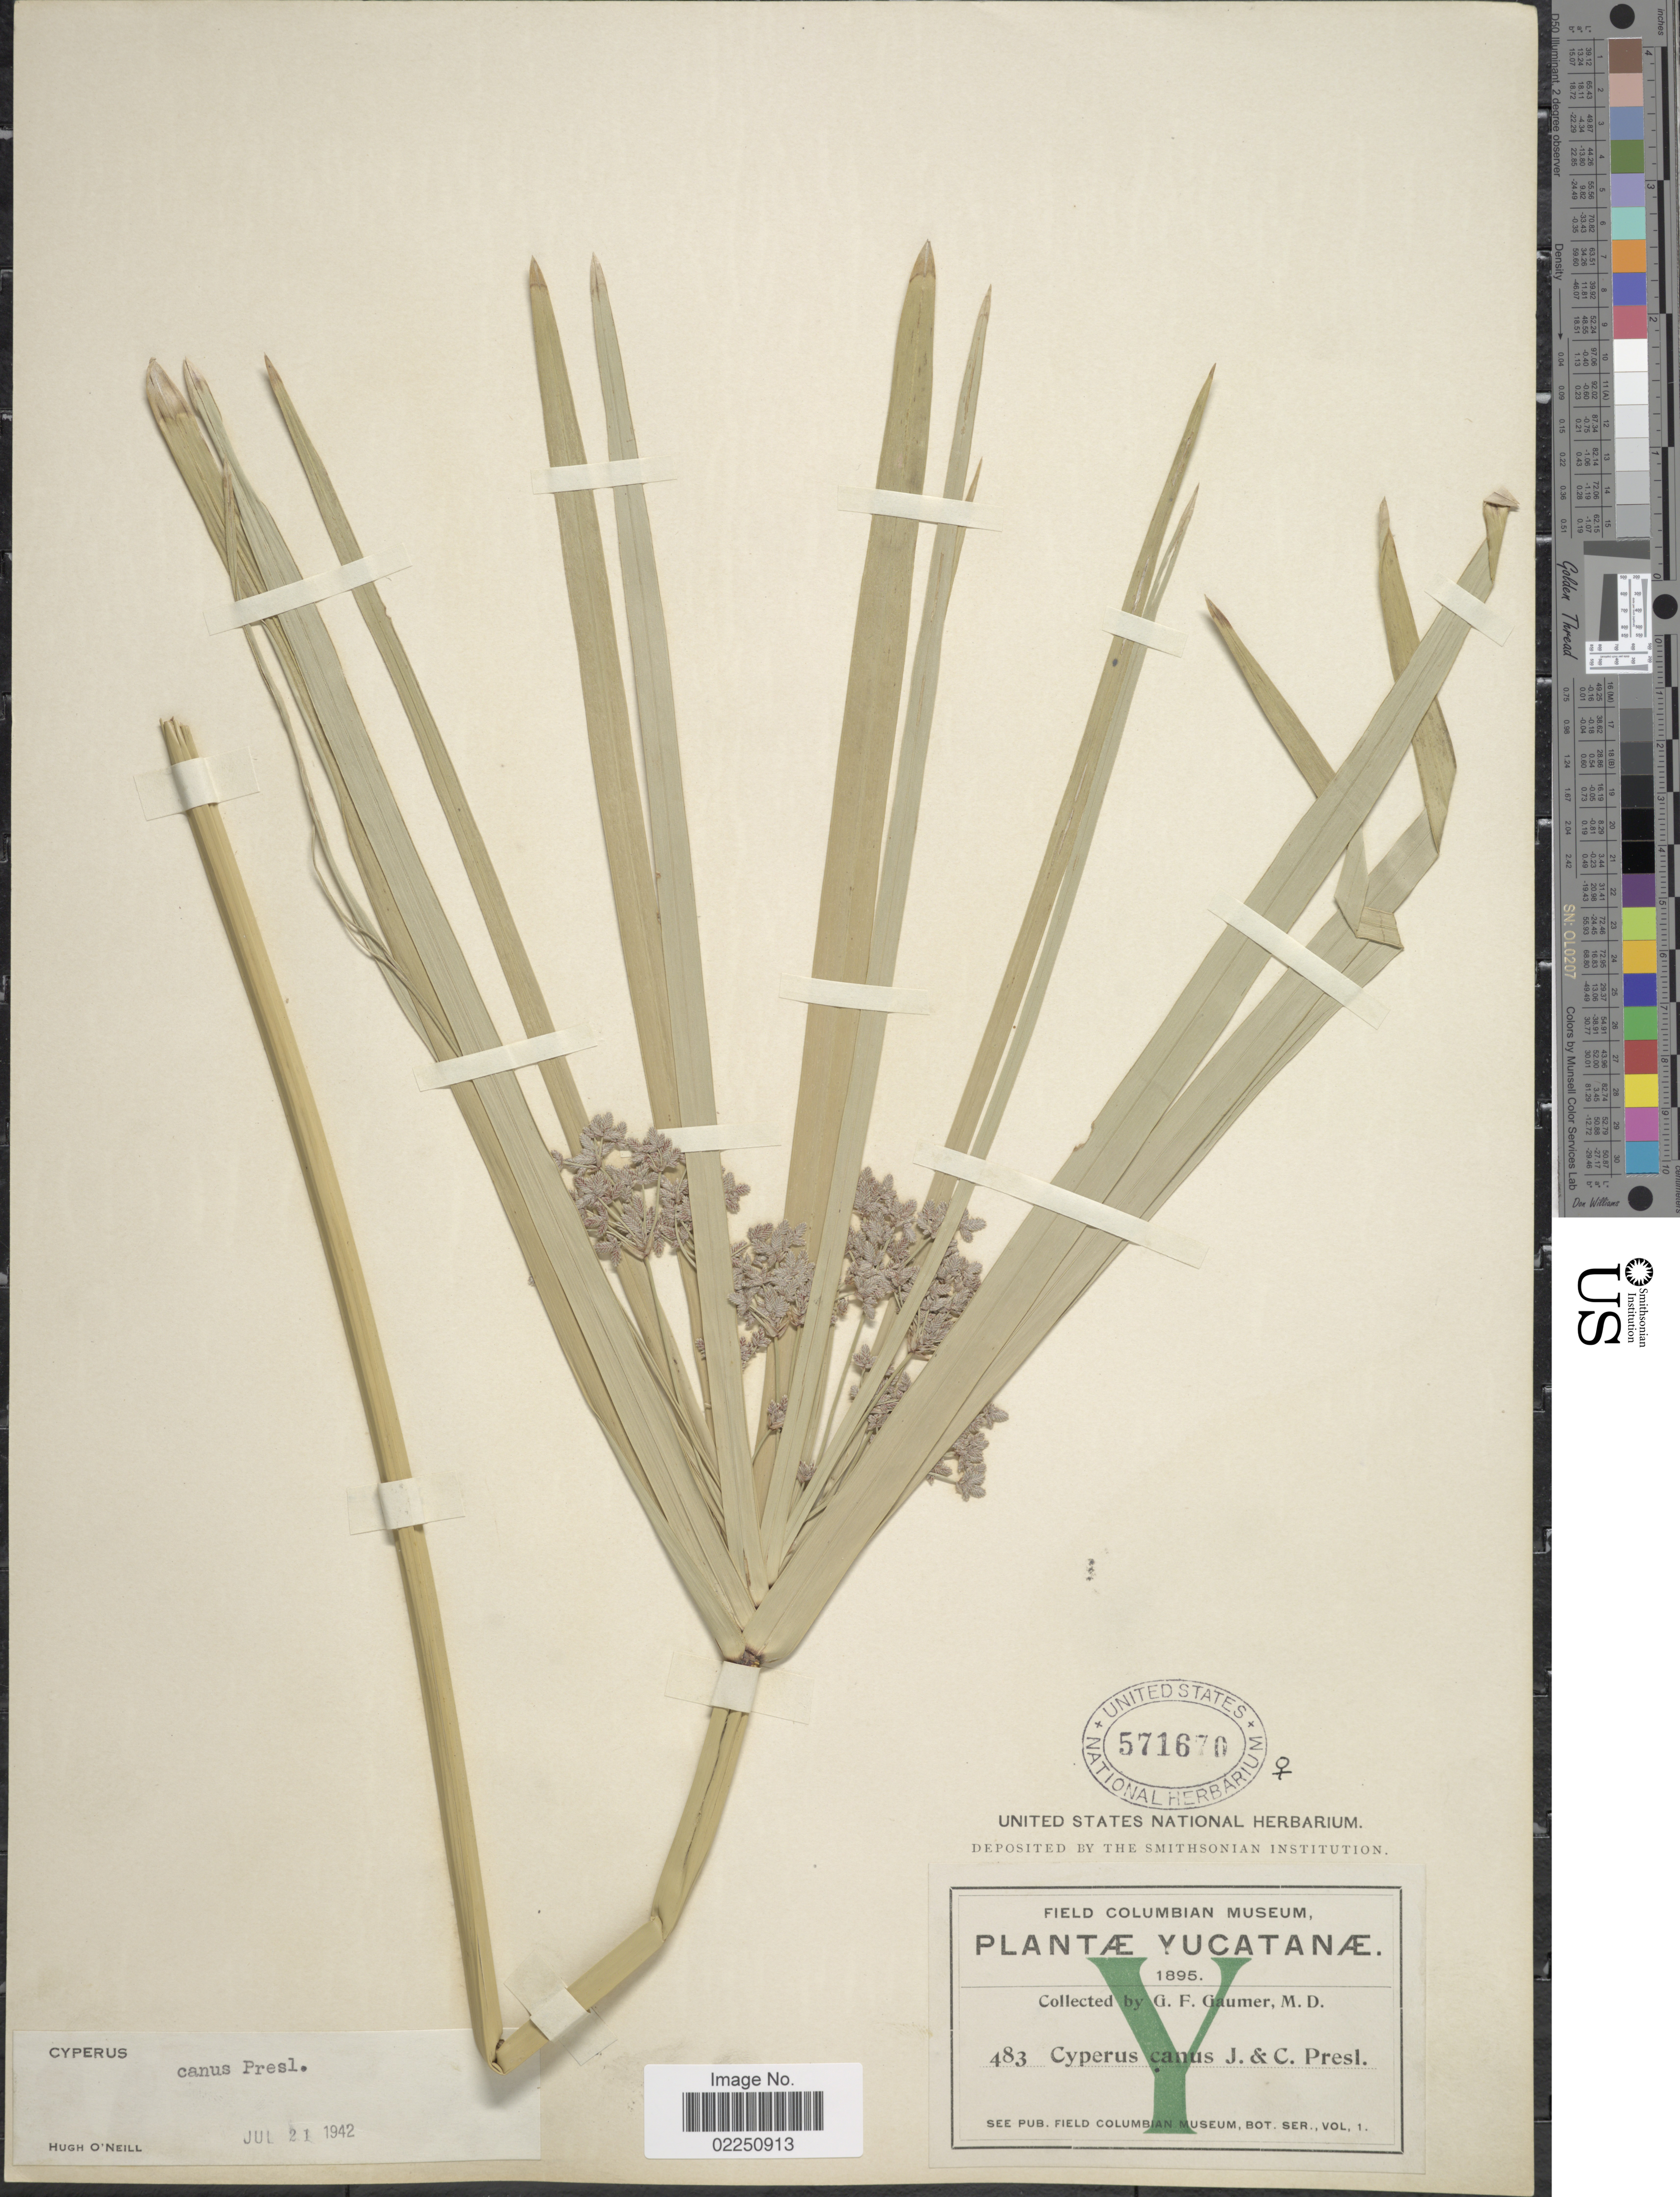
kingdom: Plantae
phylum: Tracheophyta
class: Liliopsida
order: Poales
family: Cyperaceae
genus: Cyperus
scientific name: Cyperus canus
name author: J. Presl & C. Presl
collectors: G. F. Gaumer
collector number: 483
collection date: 1895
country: Mexico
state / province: Yucatán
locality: Yucatanae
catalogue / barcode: US 571670